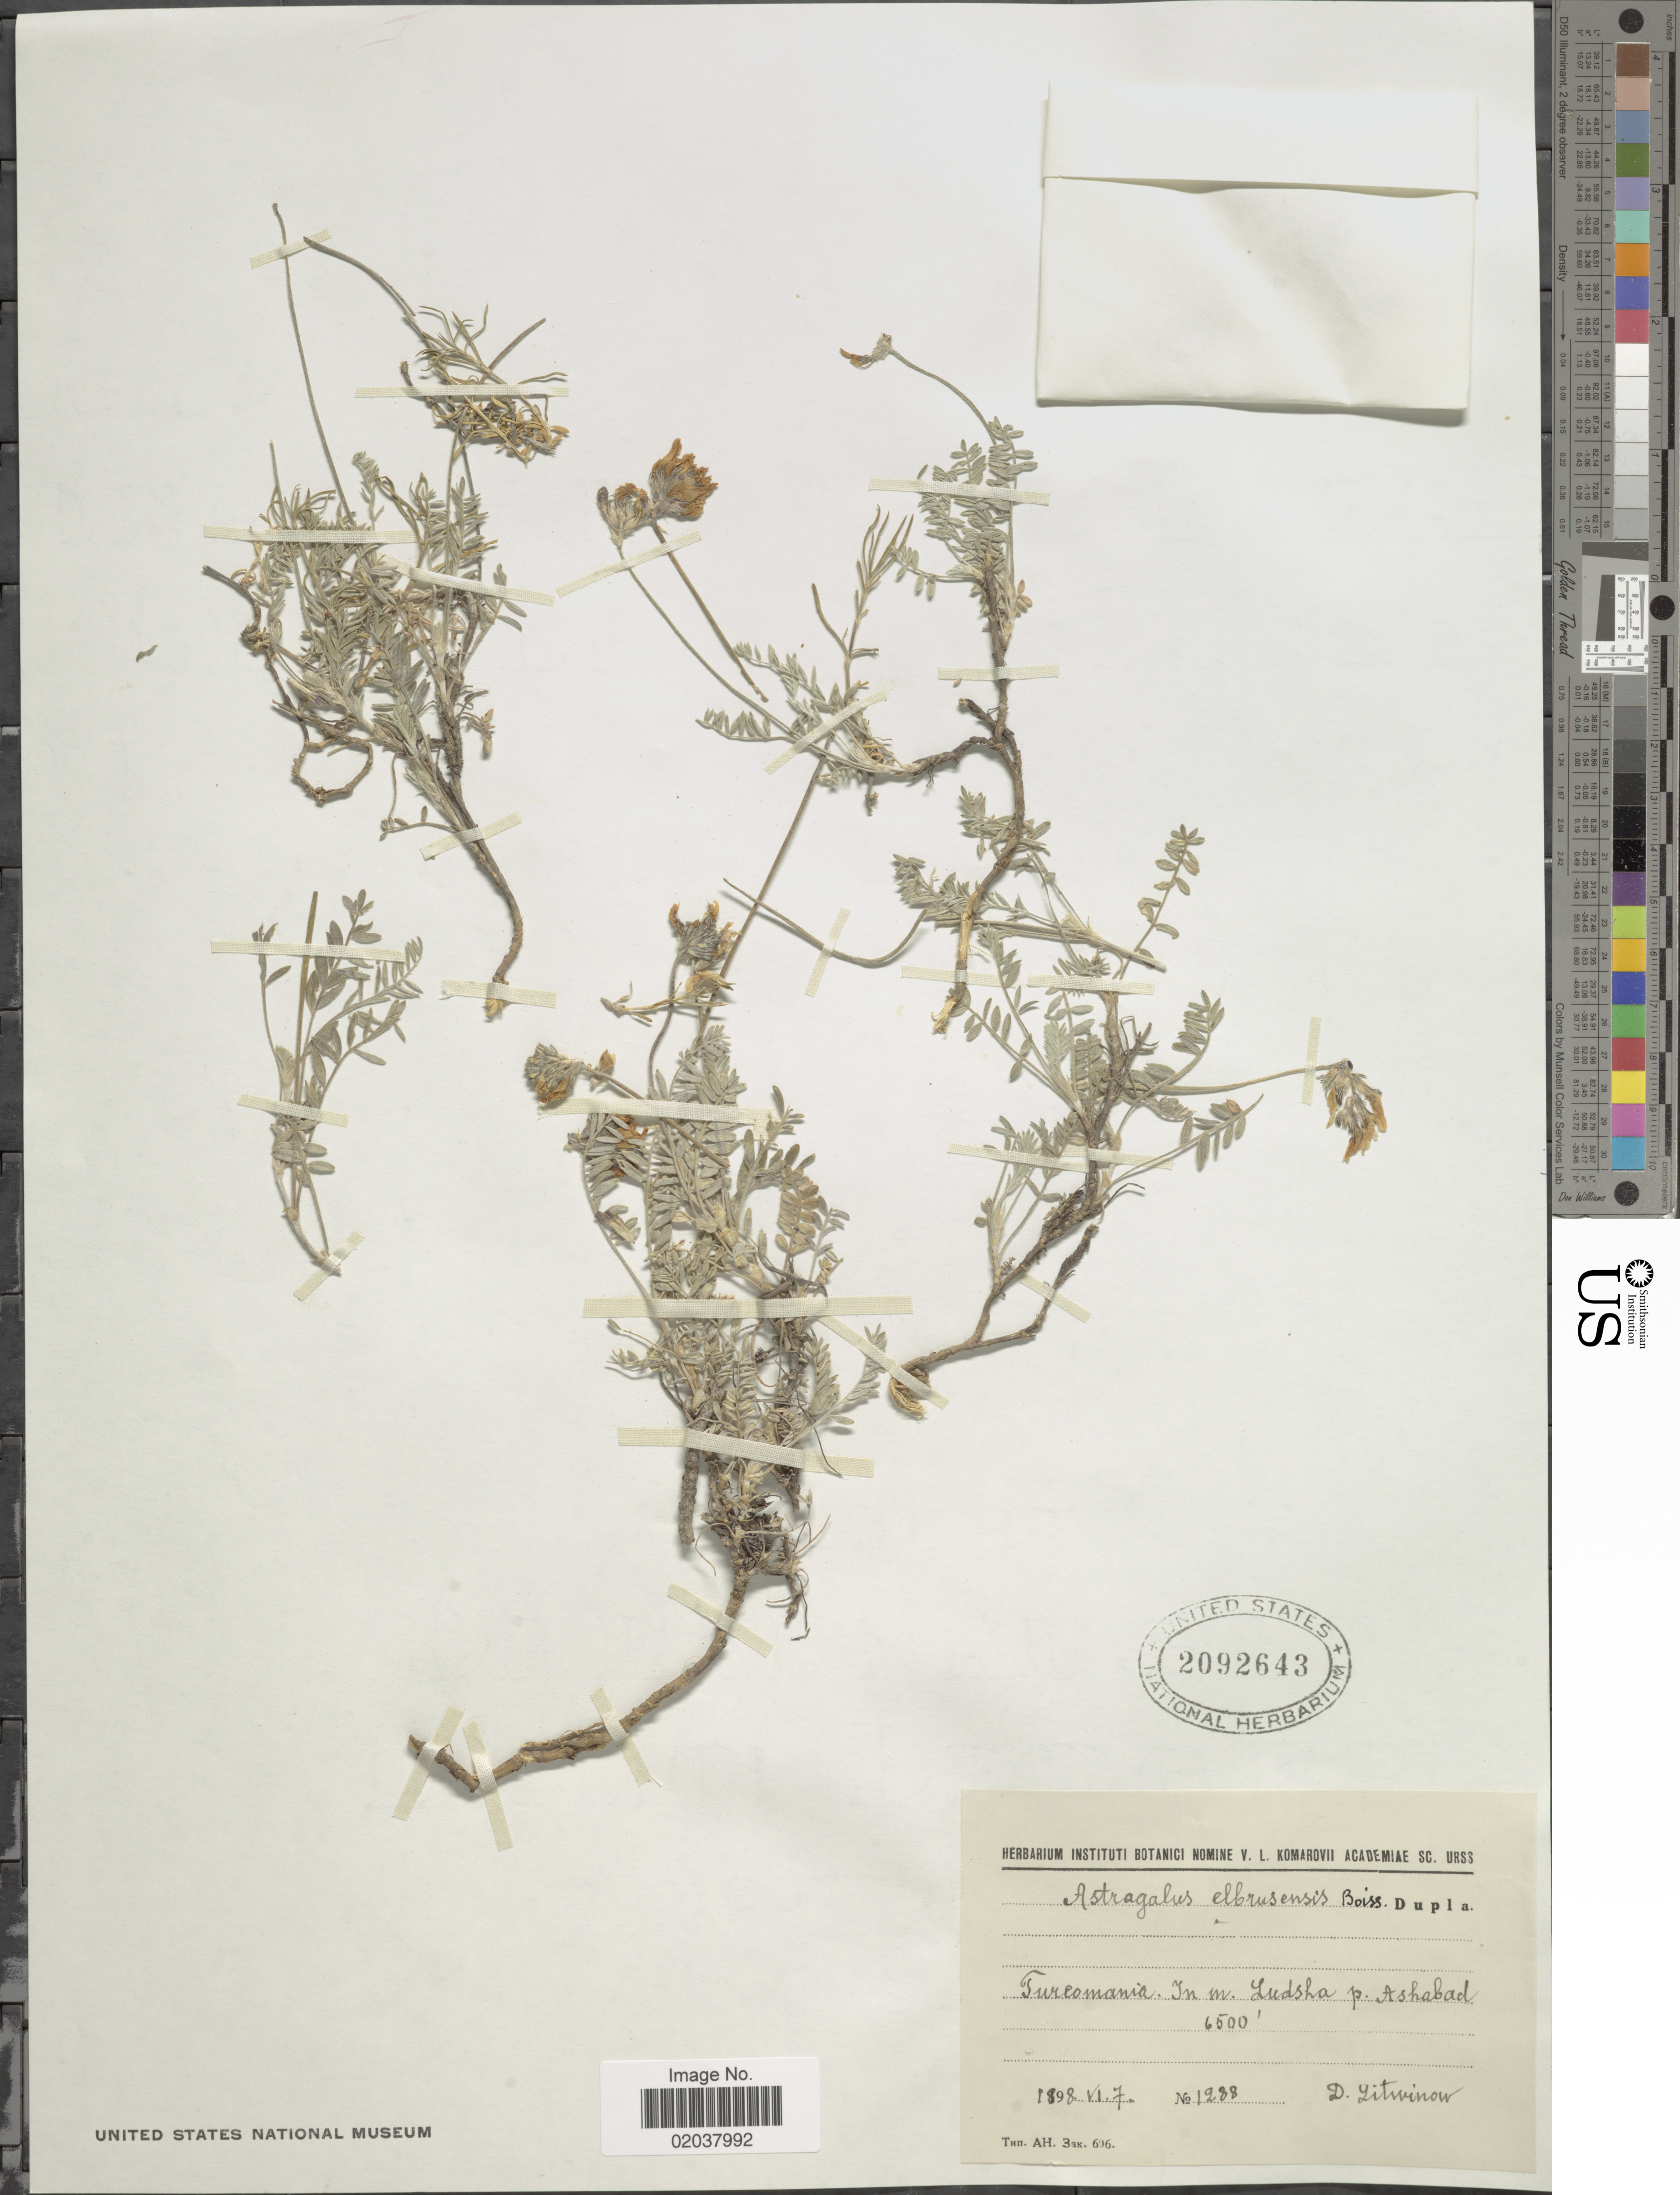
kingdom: Plantae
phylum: Tracheophyta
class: Magnoliopsida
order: Fabales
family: Fabaceae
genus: Astragalus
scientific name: Astragalus elbrusensis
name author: Boiss.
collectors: D. Litwinow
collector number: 1288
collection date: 1898-06-07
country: Turkmenistan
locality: Turcomania. In m. Ludsha p. Ashabad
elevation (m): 1981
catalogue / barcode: US 2092643